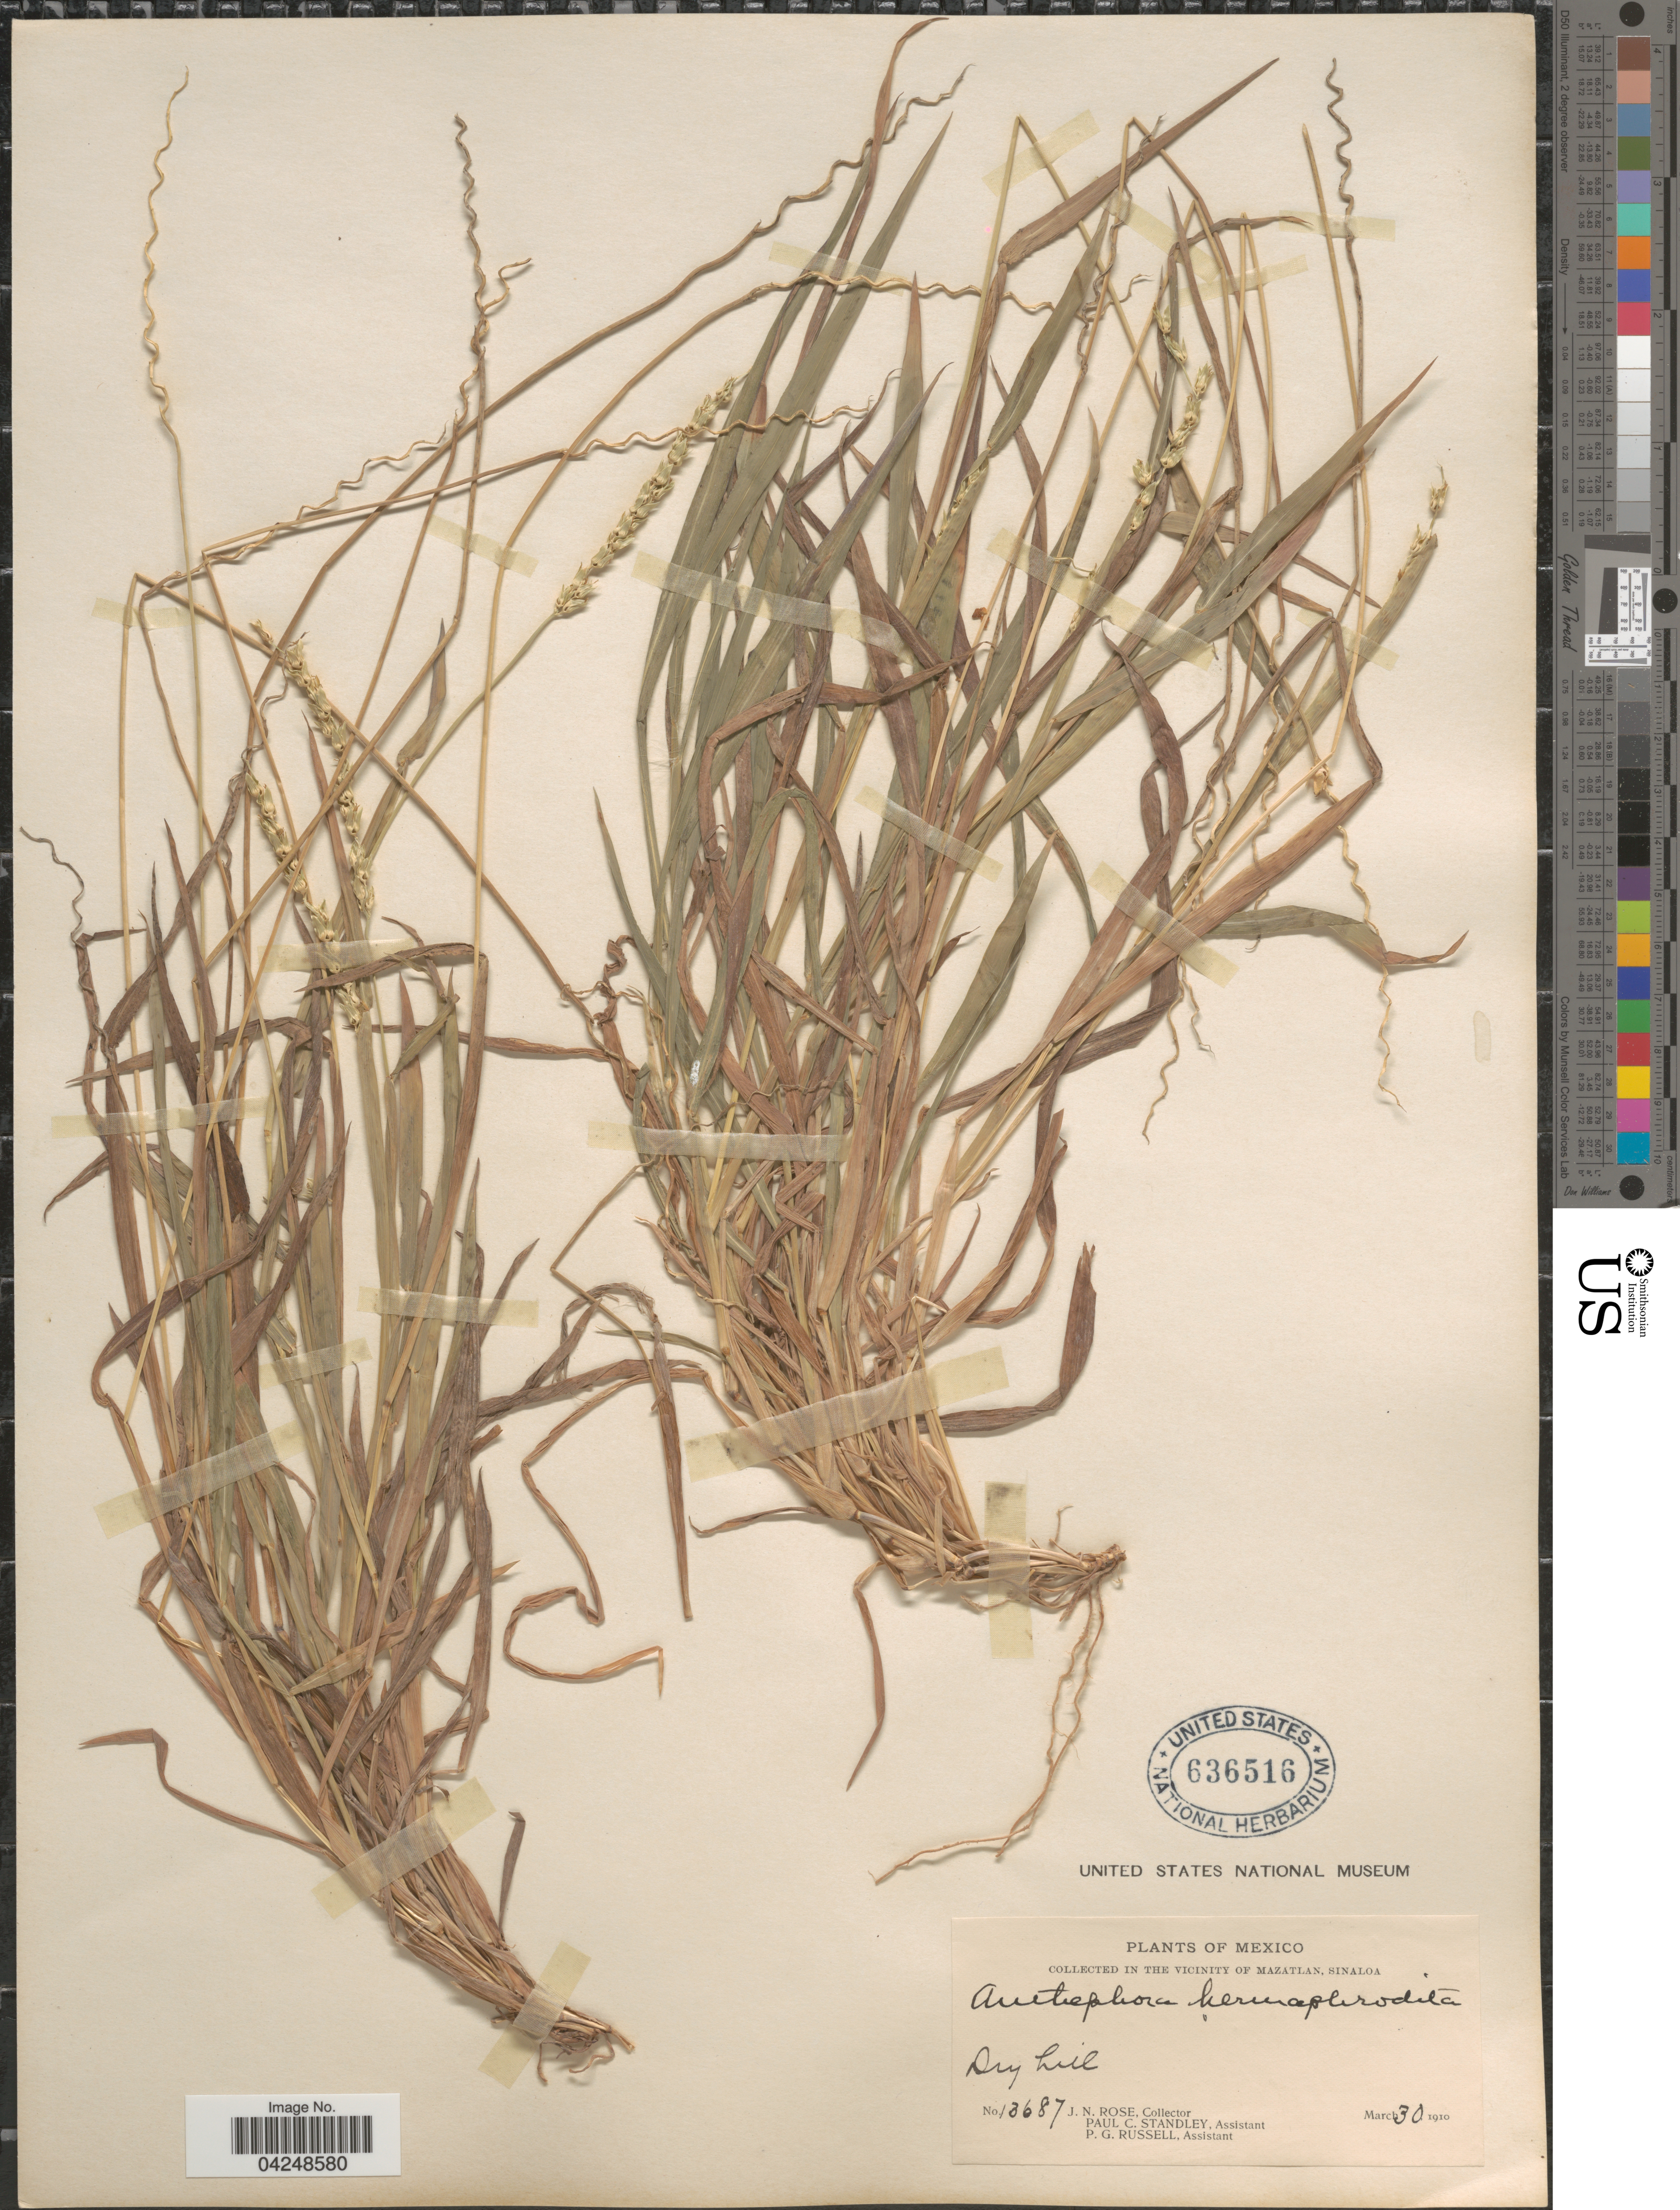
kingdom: Plantae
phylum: Tracheophyta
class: Liliopsida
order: Poales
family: Poaceae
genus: Anthephora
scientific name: Anthephora hermaphrodita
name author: (L.) Kuntze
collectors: J. N. Rose, P. C. Standley & P. G. Russell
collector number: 13687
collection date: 1910-03-30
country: Mexico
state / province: Sinaloa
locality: In the vicinity of Mazatlan.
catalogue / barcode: US 636516